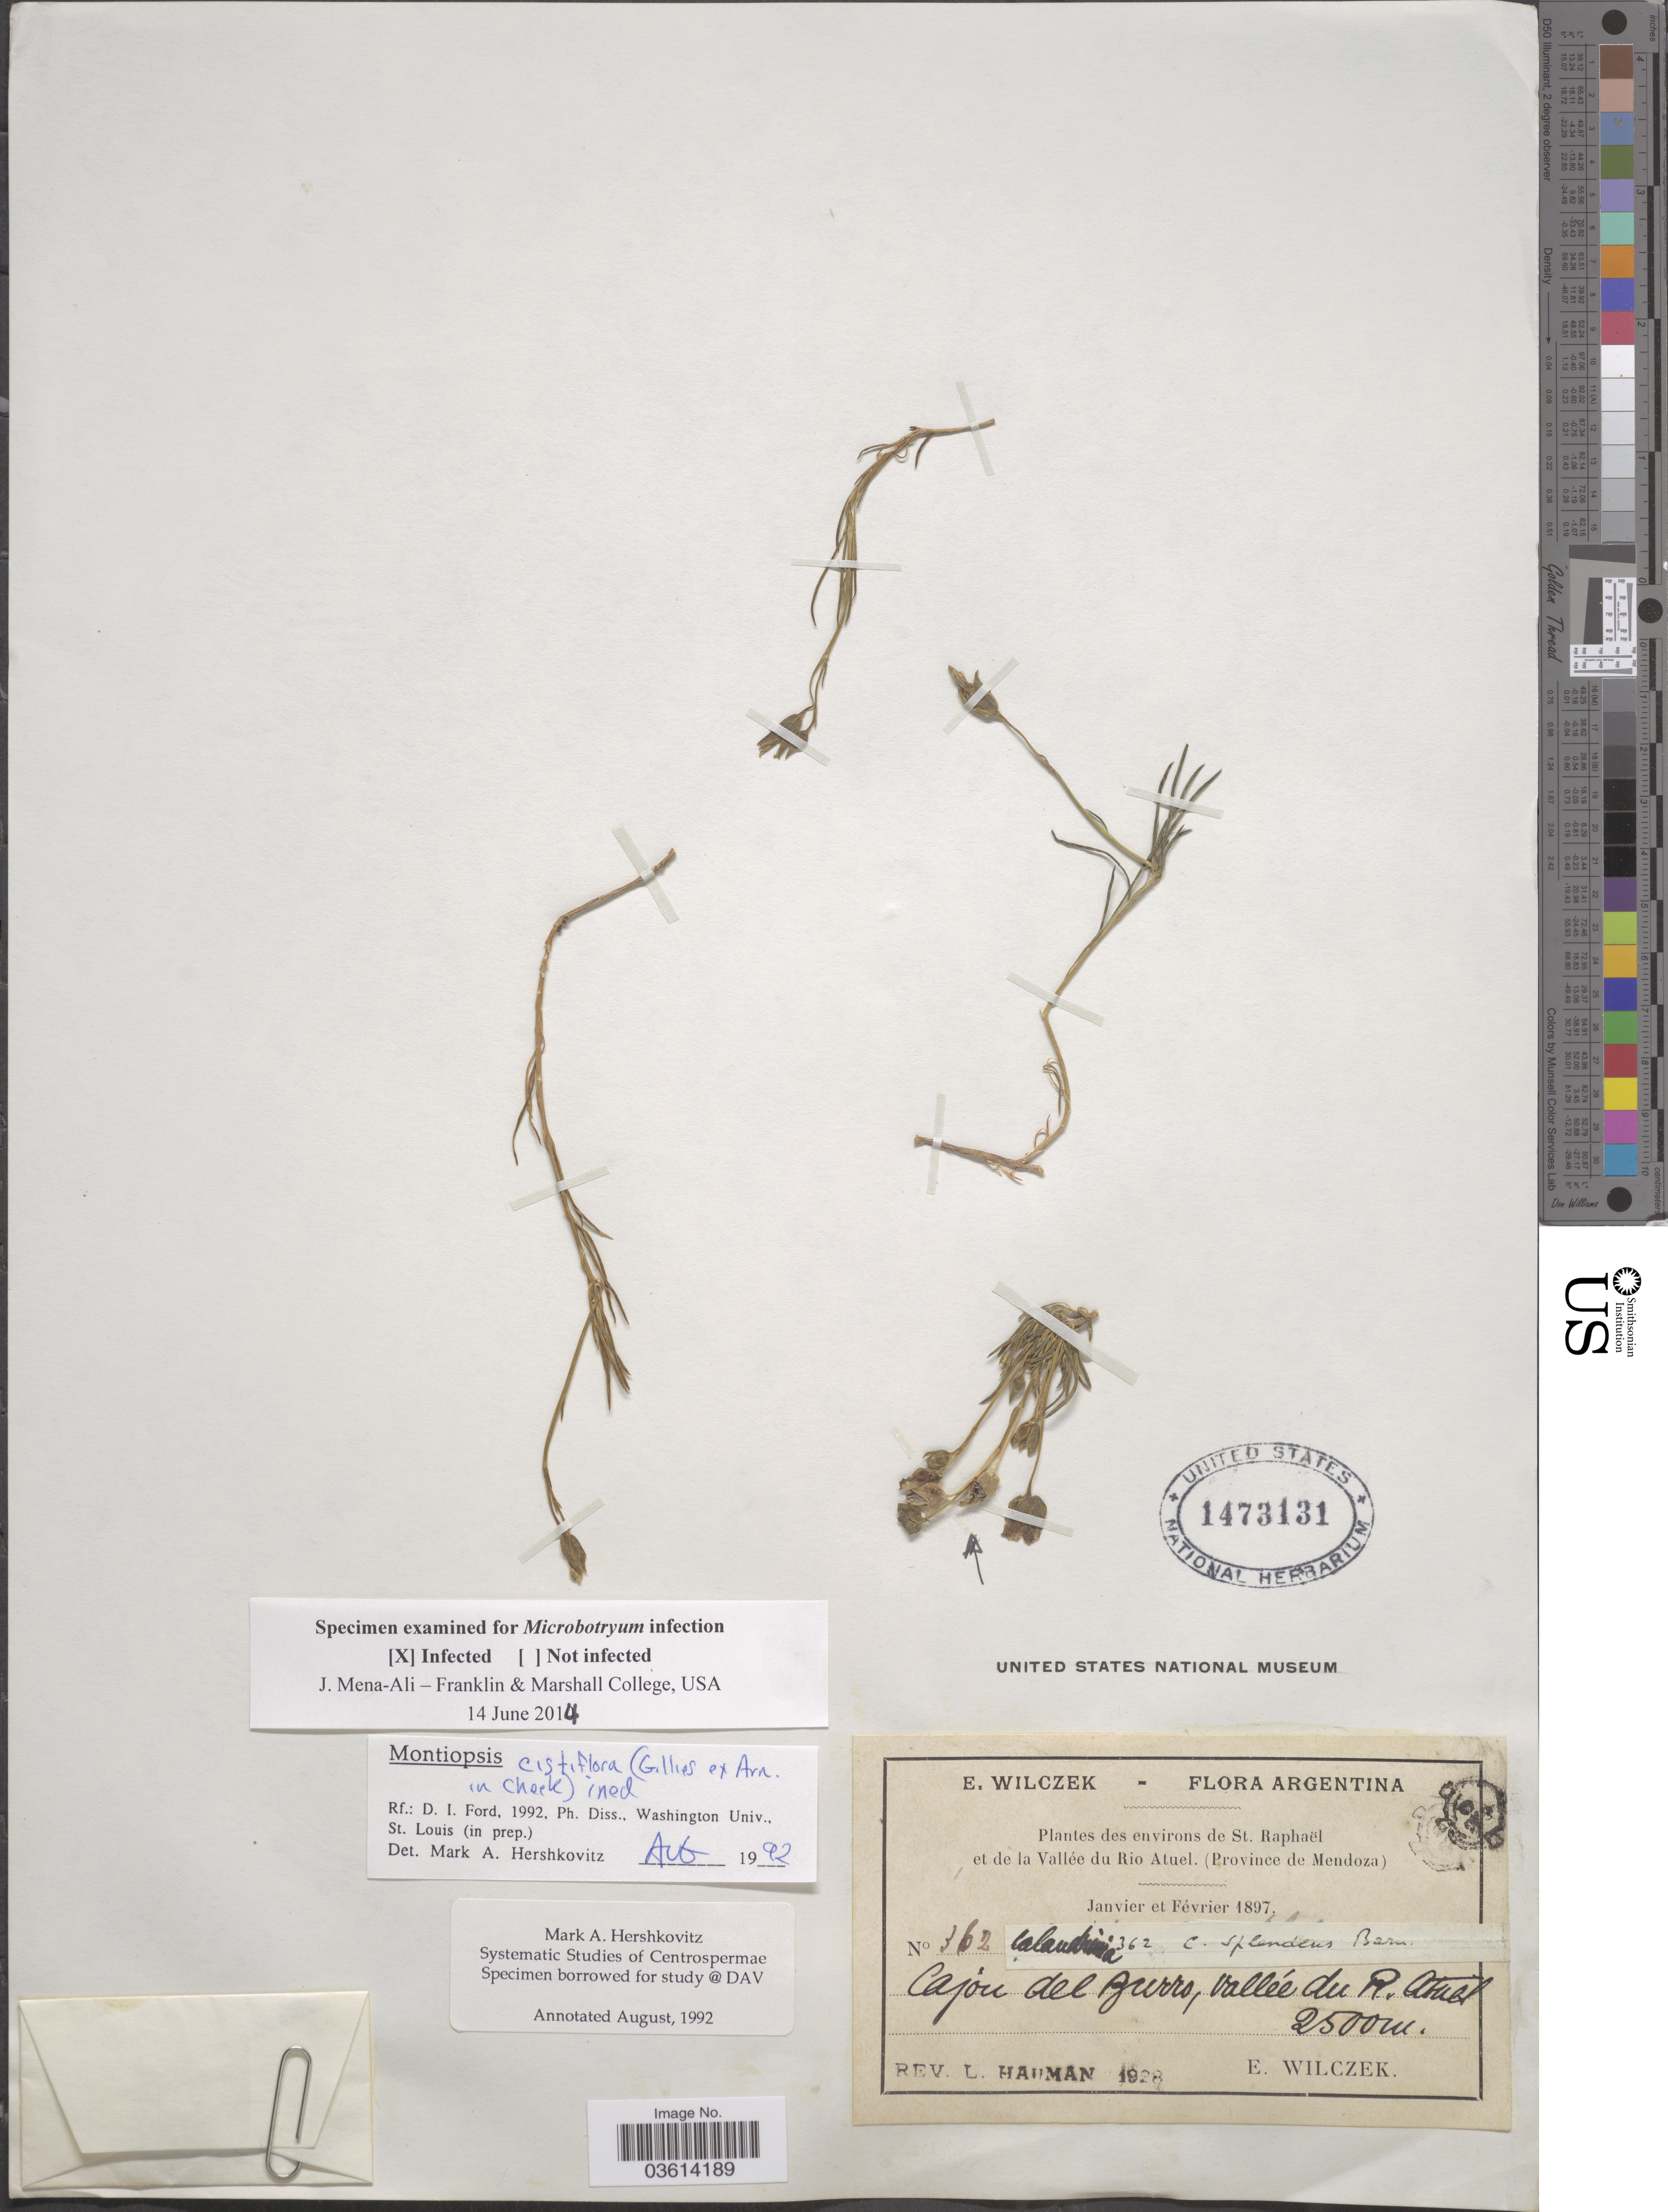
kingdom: Plantae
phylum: Tracheophyta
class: Magnoliopsida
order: Caryophyllales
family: Montiaceae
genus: Montiopsis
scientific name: Montiopsis cistiflora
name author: (Gillies ex Arn.) D.I. Ford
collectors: E. Wilczek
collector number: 362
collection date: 1897-01/1897-02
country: Argentina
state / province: Mendoza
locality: Environs de St. Raphaël et de la Vallée du Rio Atuel. Cajon del zurro, vallée du R. Atuel.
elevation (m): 2500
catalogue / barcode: US 1473131